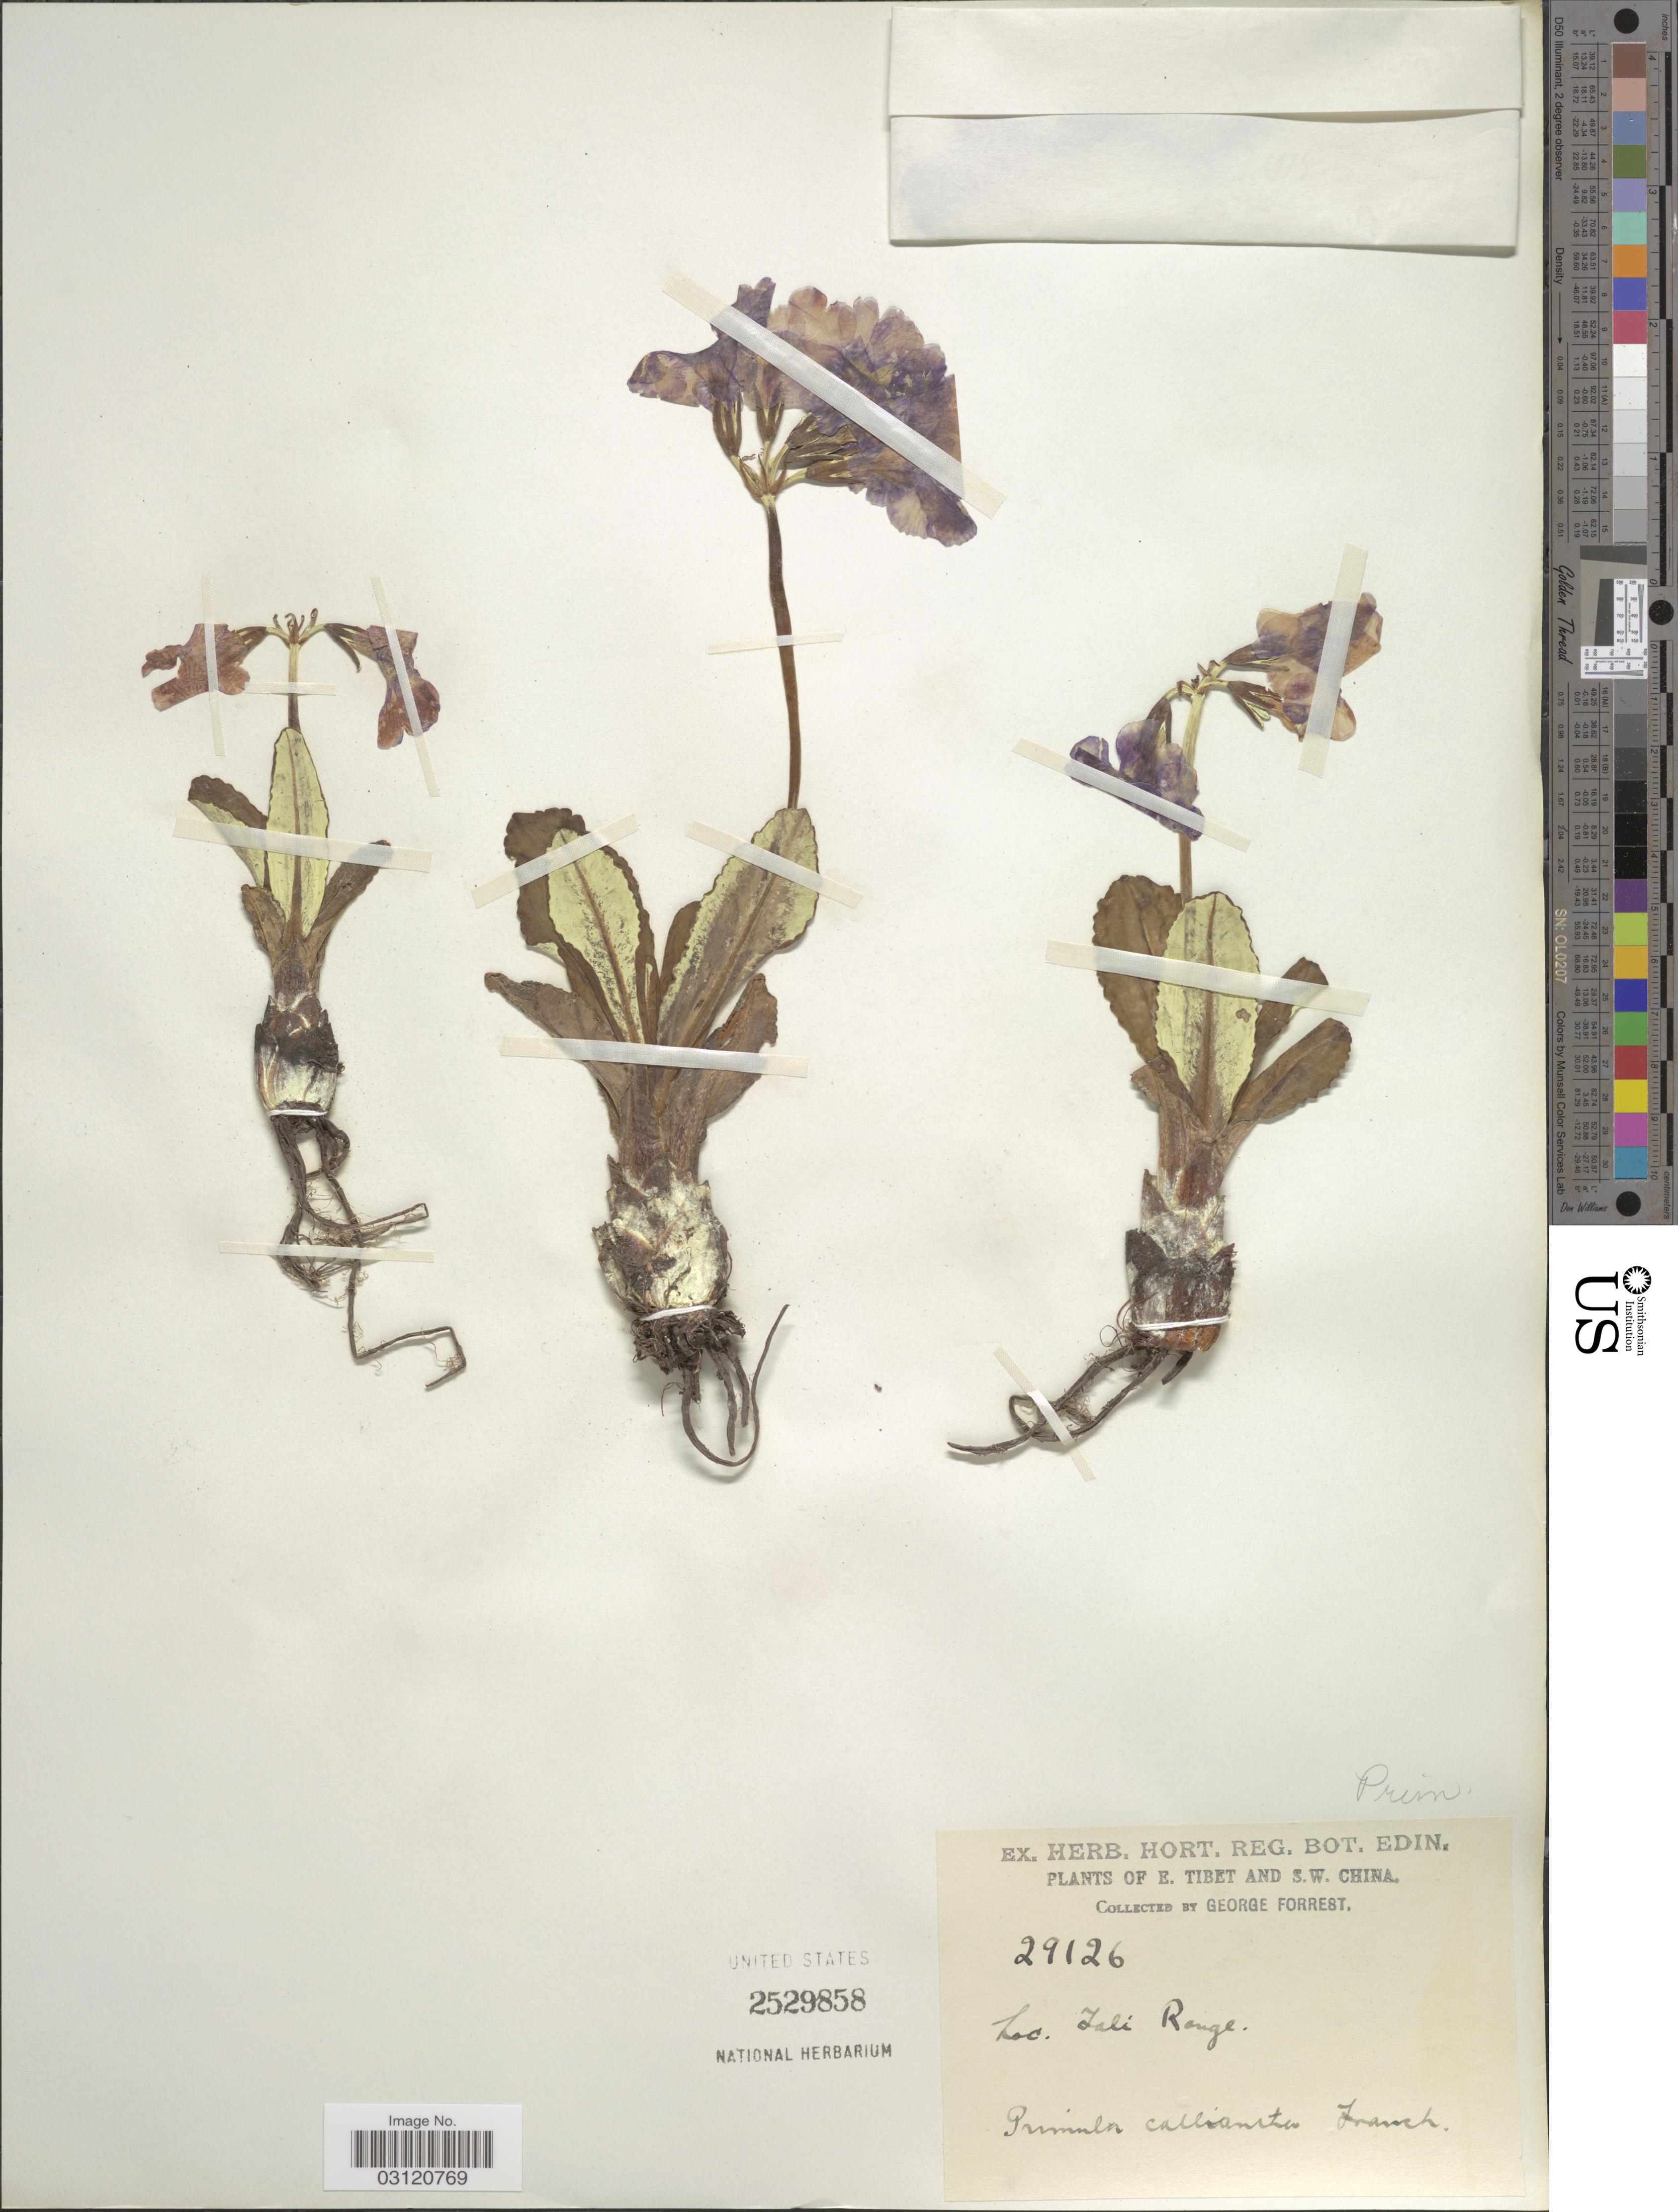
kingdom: Plantae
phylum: Tracheophyta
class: Magnoliopsida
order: Ericales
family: Primulaceae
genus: Primula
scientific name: Primula calliantha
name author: Franch.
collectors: G. Forrest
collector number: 29126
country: China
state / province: Xizang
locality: E. Tibet and S. W. China. Tali Range.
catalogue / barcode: US 2529858